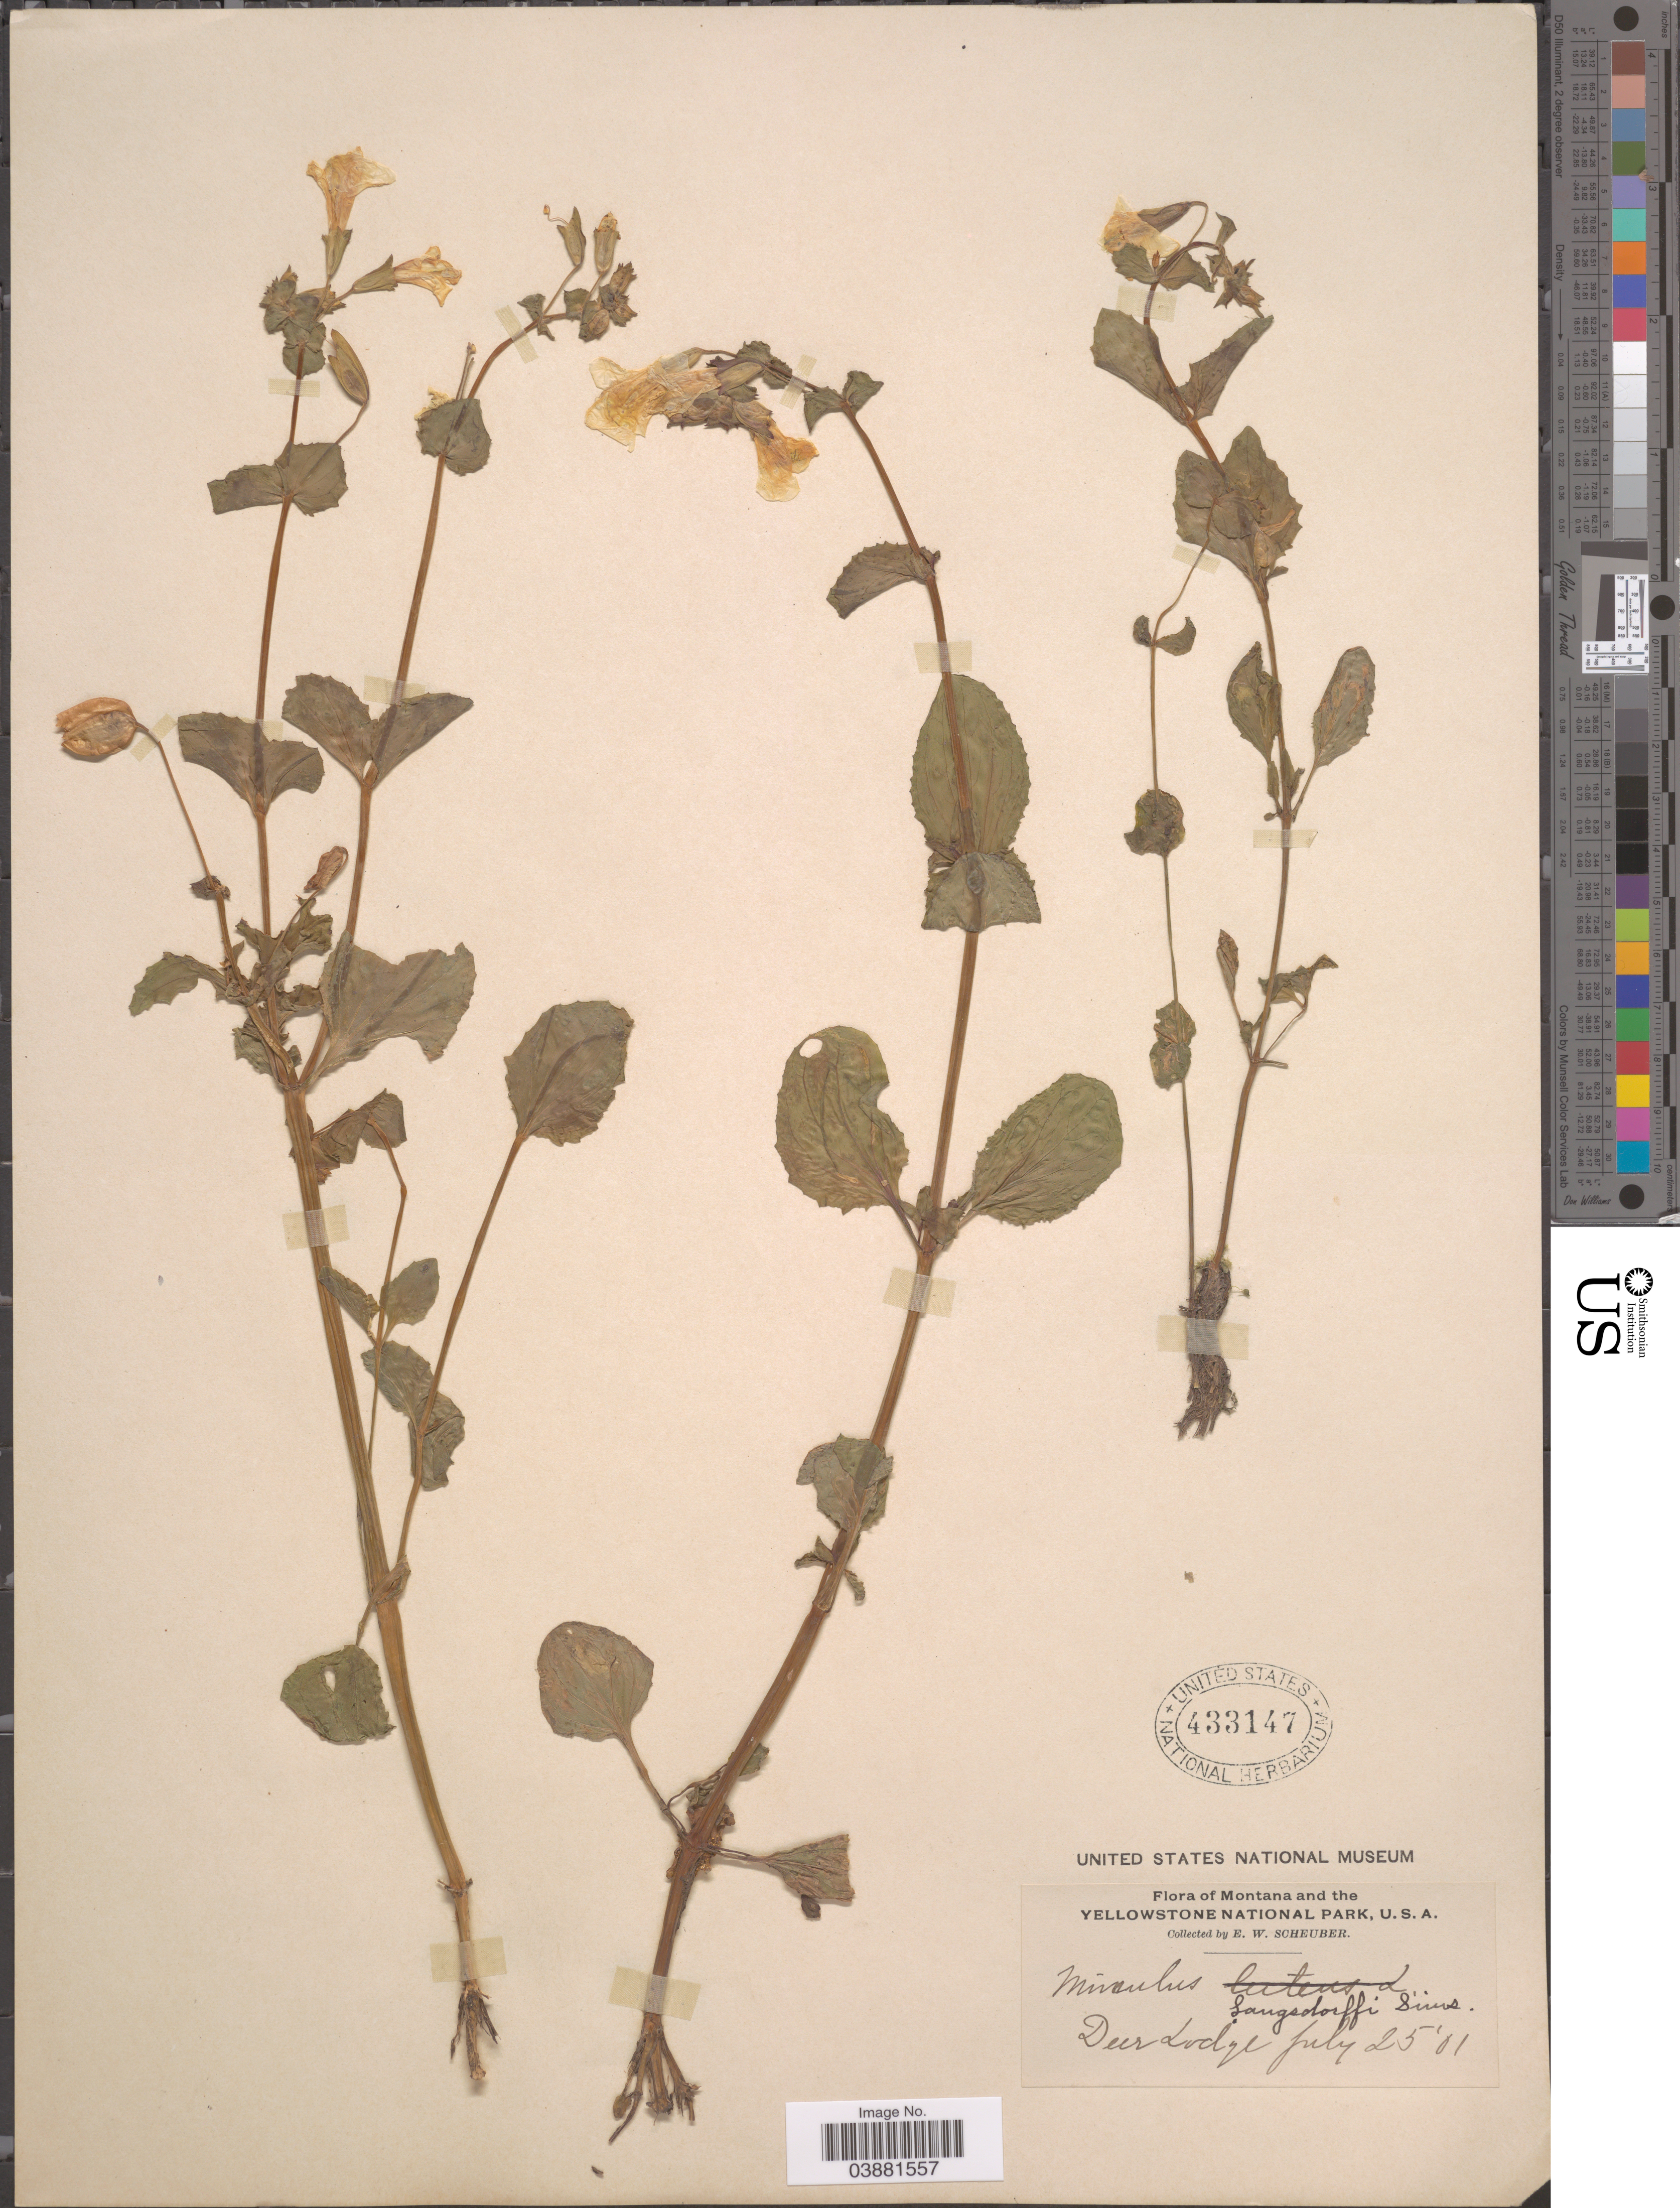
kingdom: Plantae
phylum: Tracheophyta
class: Magnoliopsida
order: Lamiales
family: Phrymaceae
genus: Mimulus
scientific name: Mimulus guttatus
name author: DC.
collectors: E. Scheuber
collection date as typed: Transcribed d/m/y: 25/7/1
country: United States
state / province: Montana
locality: Montana and the Yellowstone National Park. Deer Lodge.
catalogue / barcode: US 433147